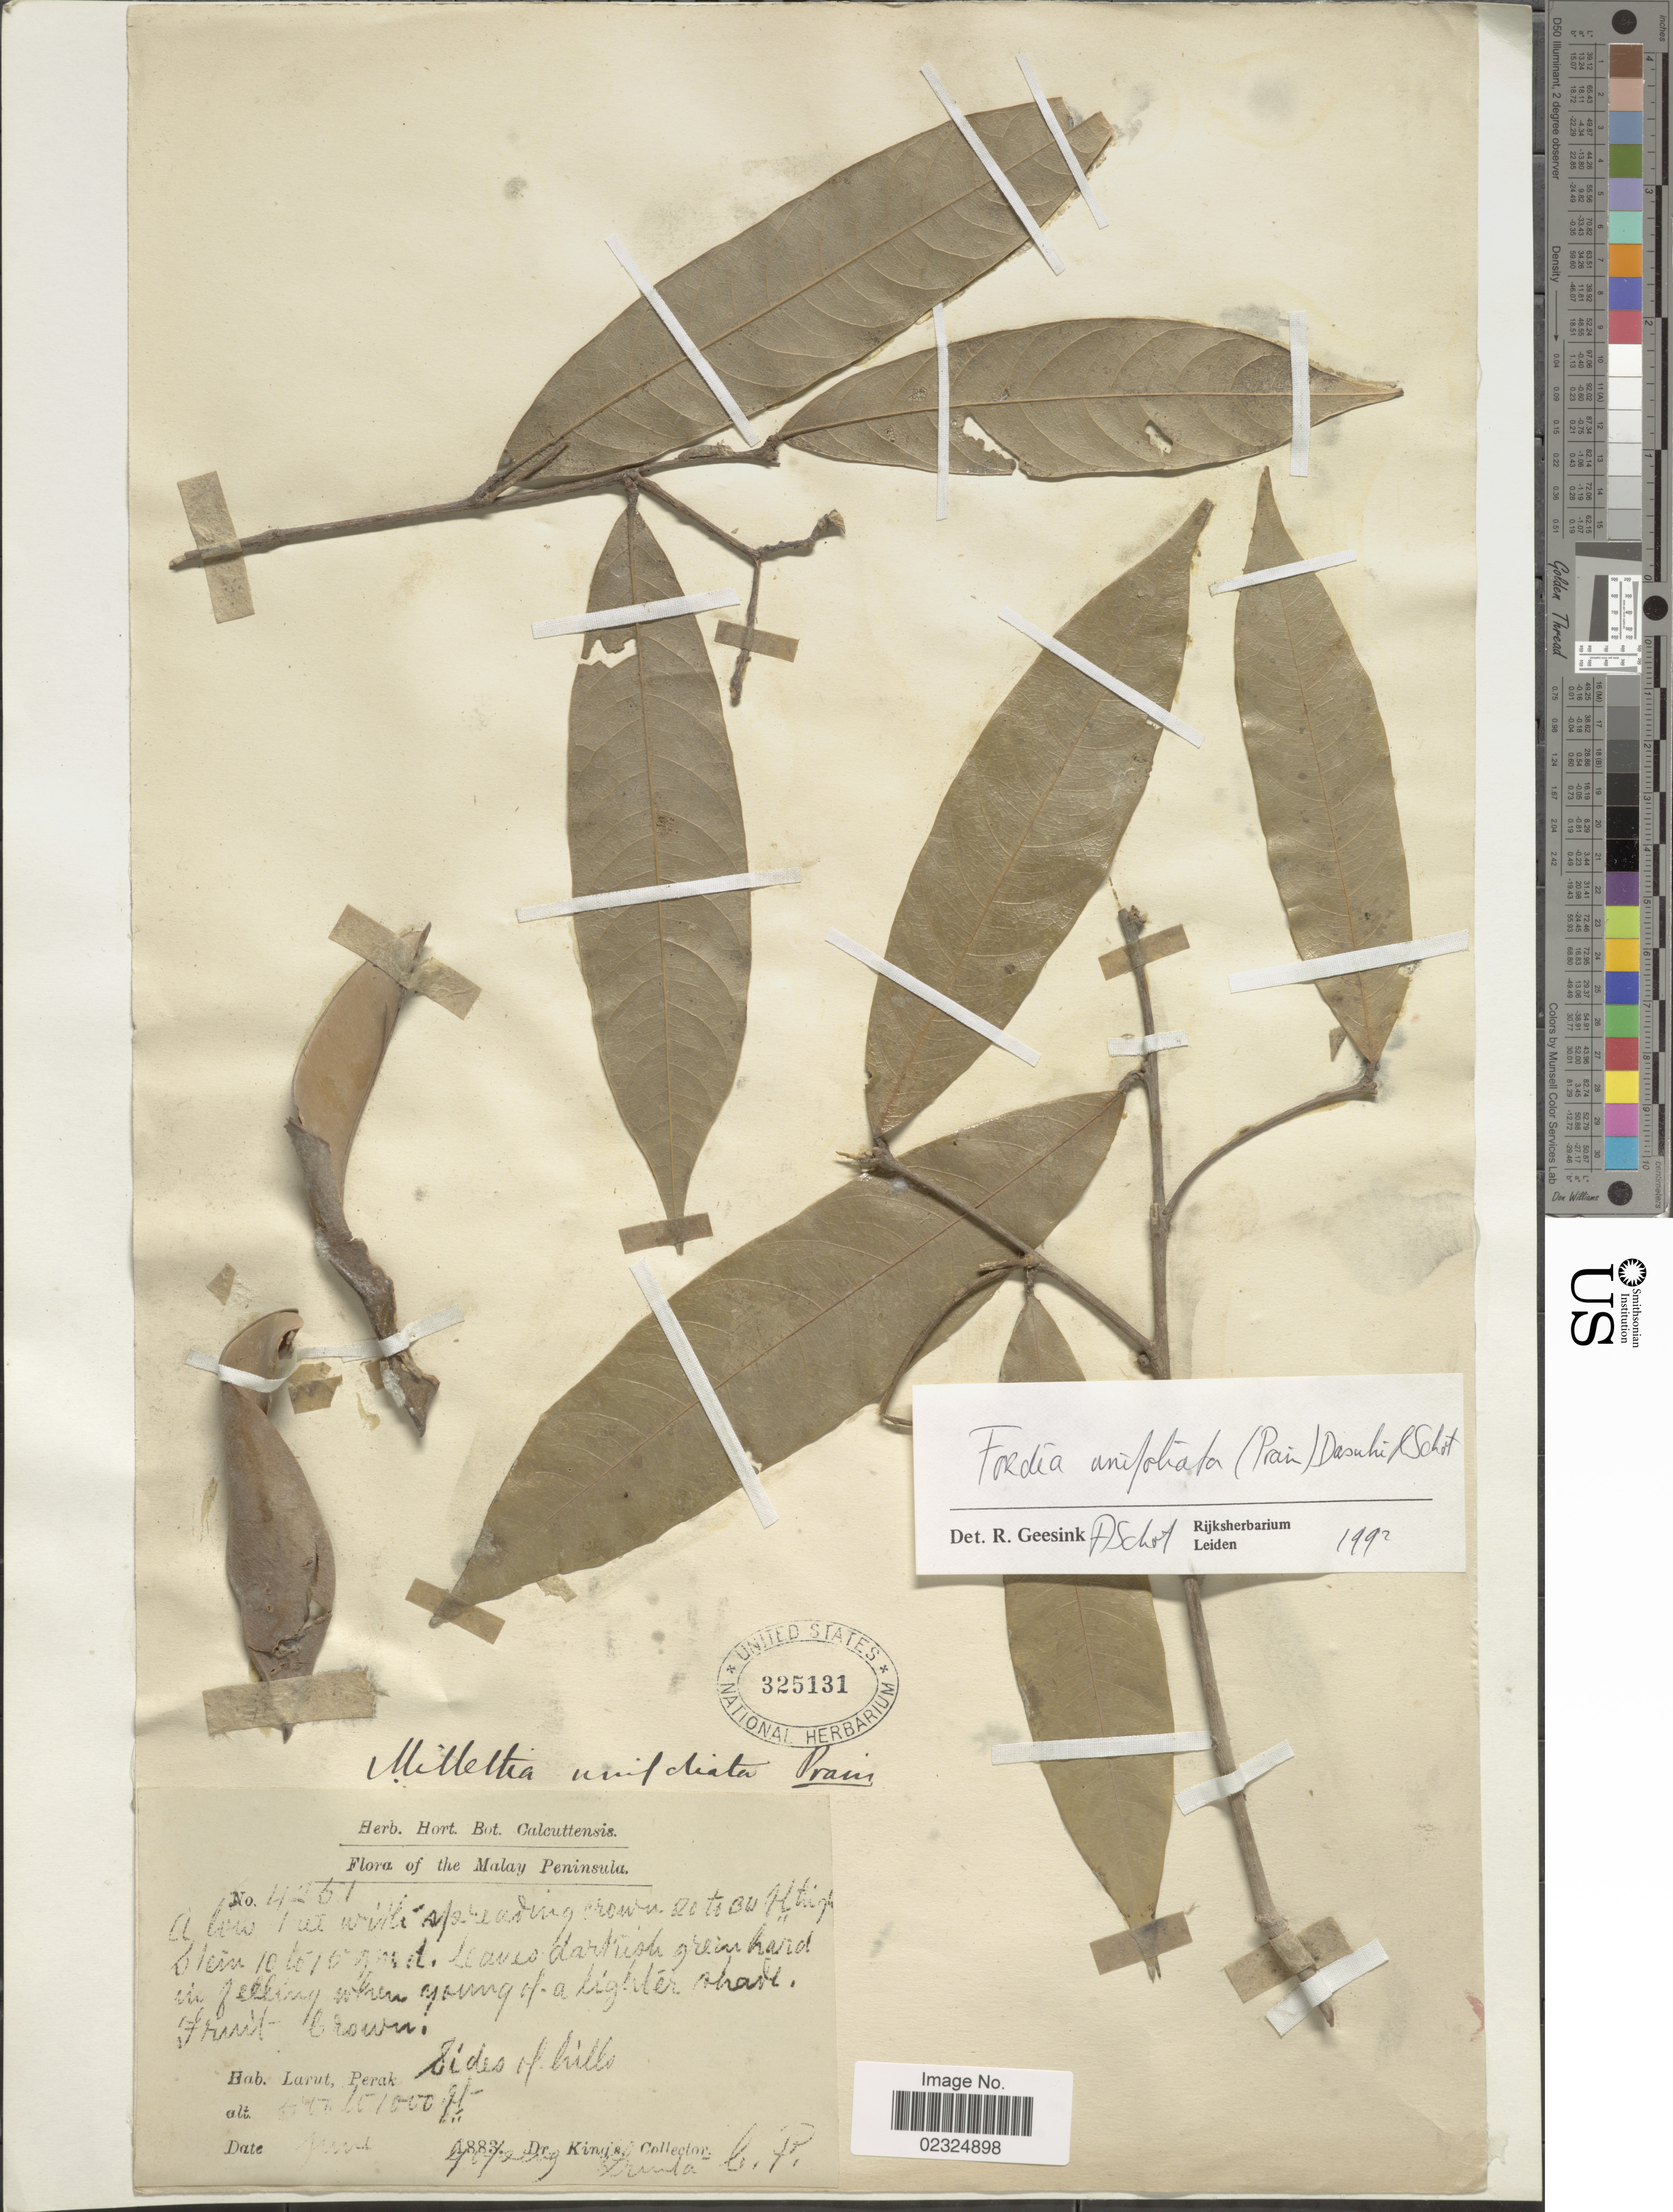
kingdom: Plantae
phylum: Tracheophyta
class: Magnoliopsida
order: Fabales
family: Fabaceae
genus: Imbralyx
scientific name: Imbralyx unifoliatus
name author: (Prain) Z.Q. Song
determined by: Strong, Mark T., (BOT), Smithsonian Institution - National Museum of Natural History (UNITED STATES)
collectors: Dr. King's collector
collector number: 4251*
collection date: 1883-06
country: Malaysia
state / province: Perak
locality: Side of hills, Malay Peninsula.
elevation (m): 152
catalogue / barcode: US 325131